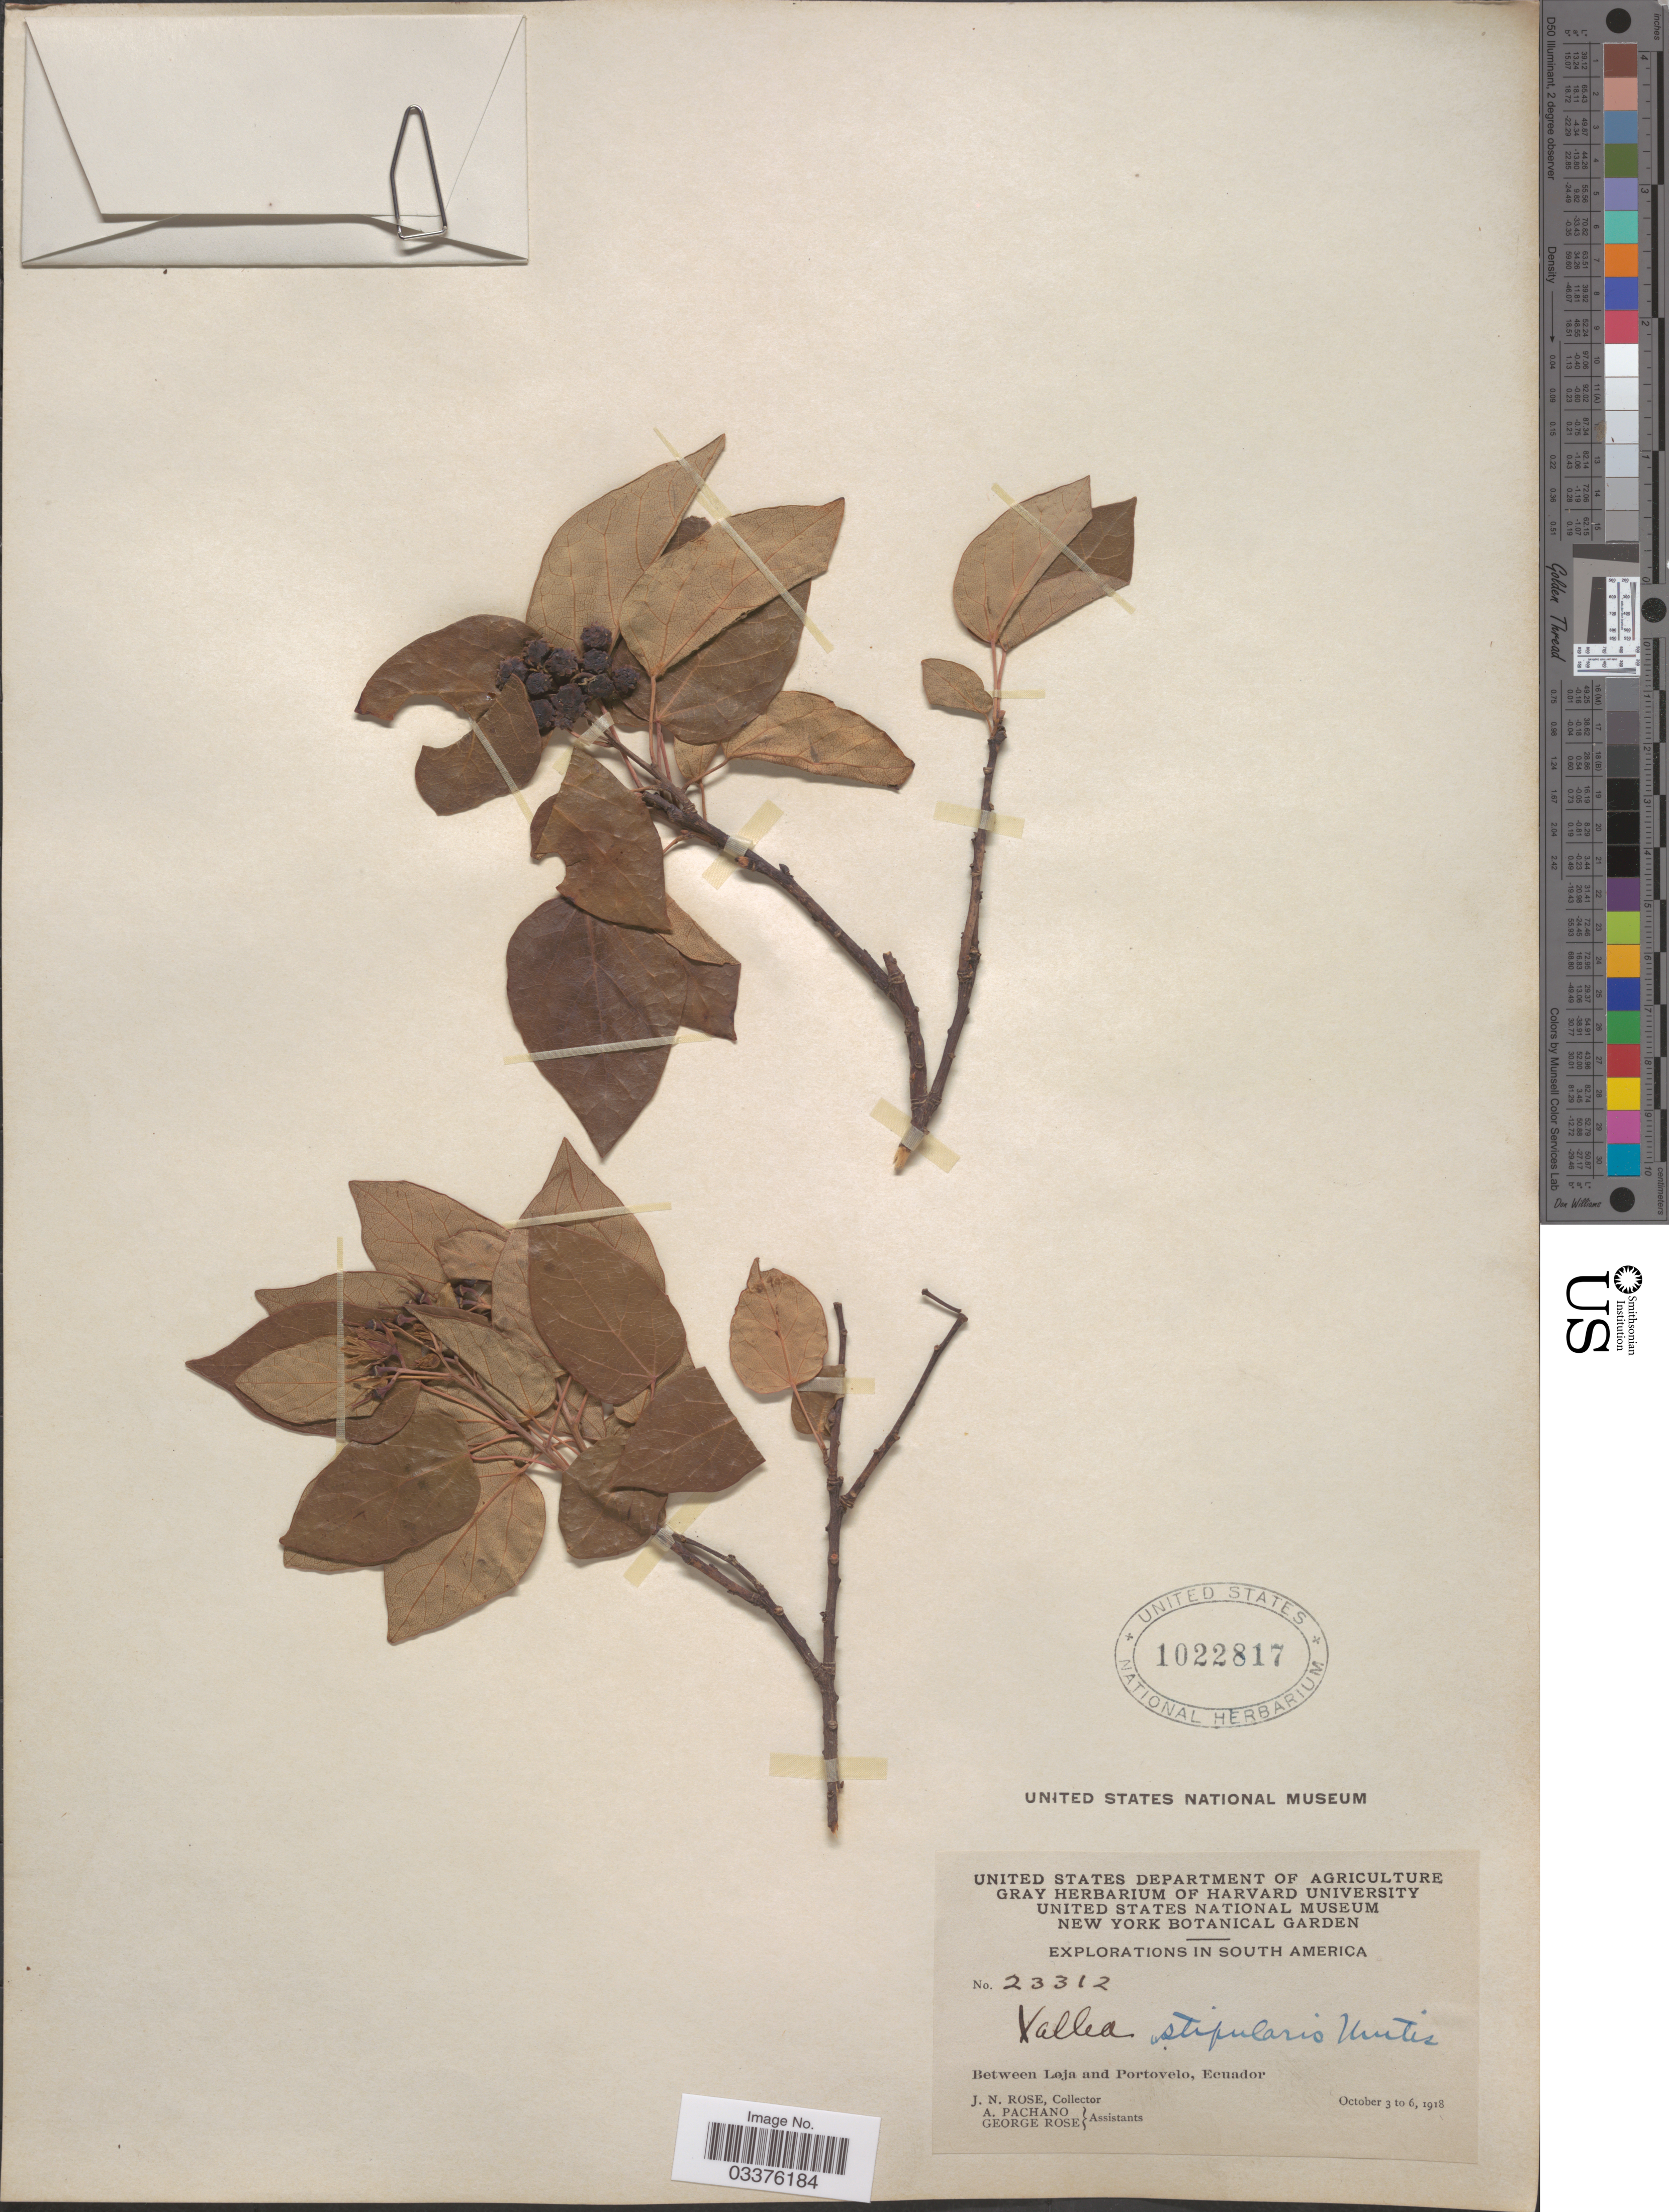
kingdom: Plantae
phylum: Tracheophyta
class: Magnoliopsida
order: Oxalidales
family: Elaeocarpaceae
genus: Vallea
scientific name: Vallea pubescens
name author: Kunth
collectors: J. N. Rose, A. Pachano & G. Rose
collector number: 23312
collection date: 1918-10-03/1918-10-06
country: Ecuador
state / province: Loja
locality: Between Loja and Portovelo.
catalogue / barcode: US 1022817